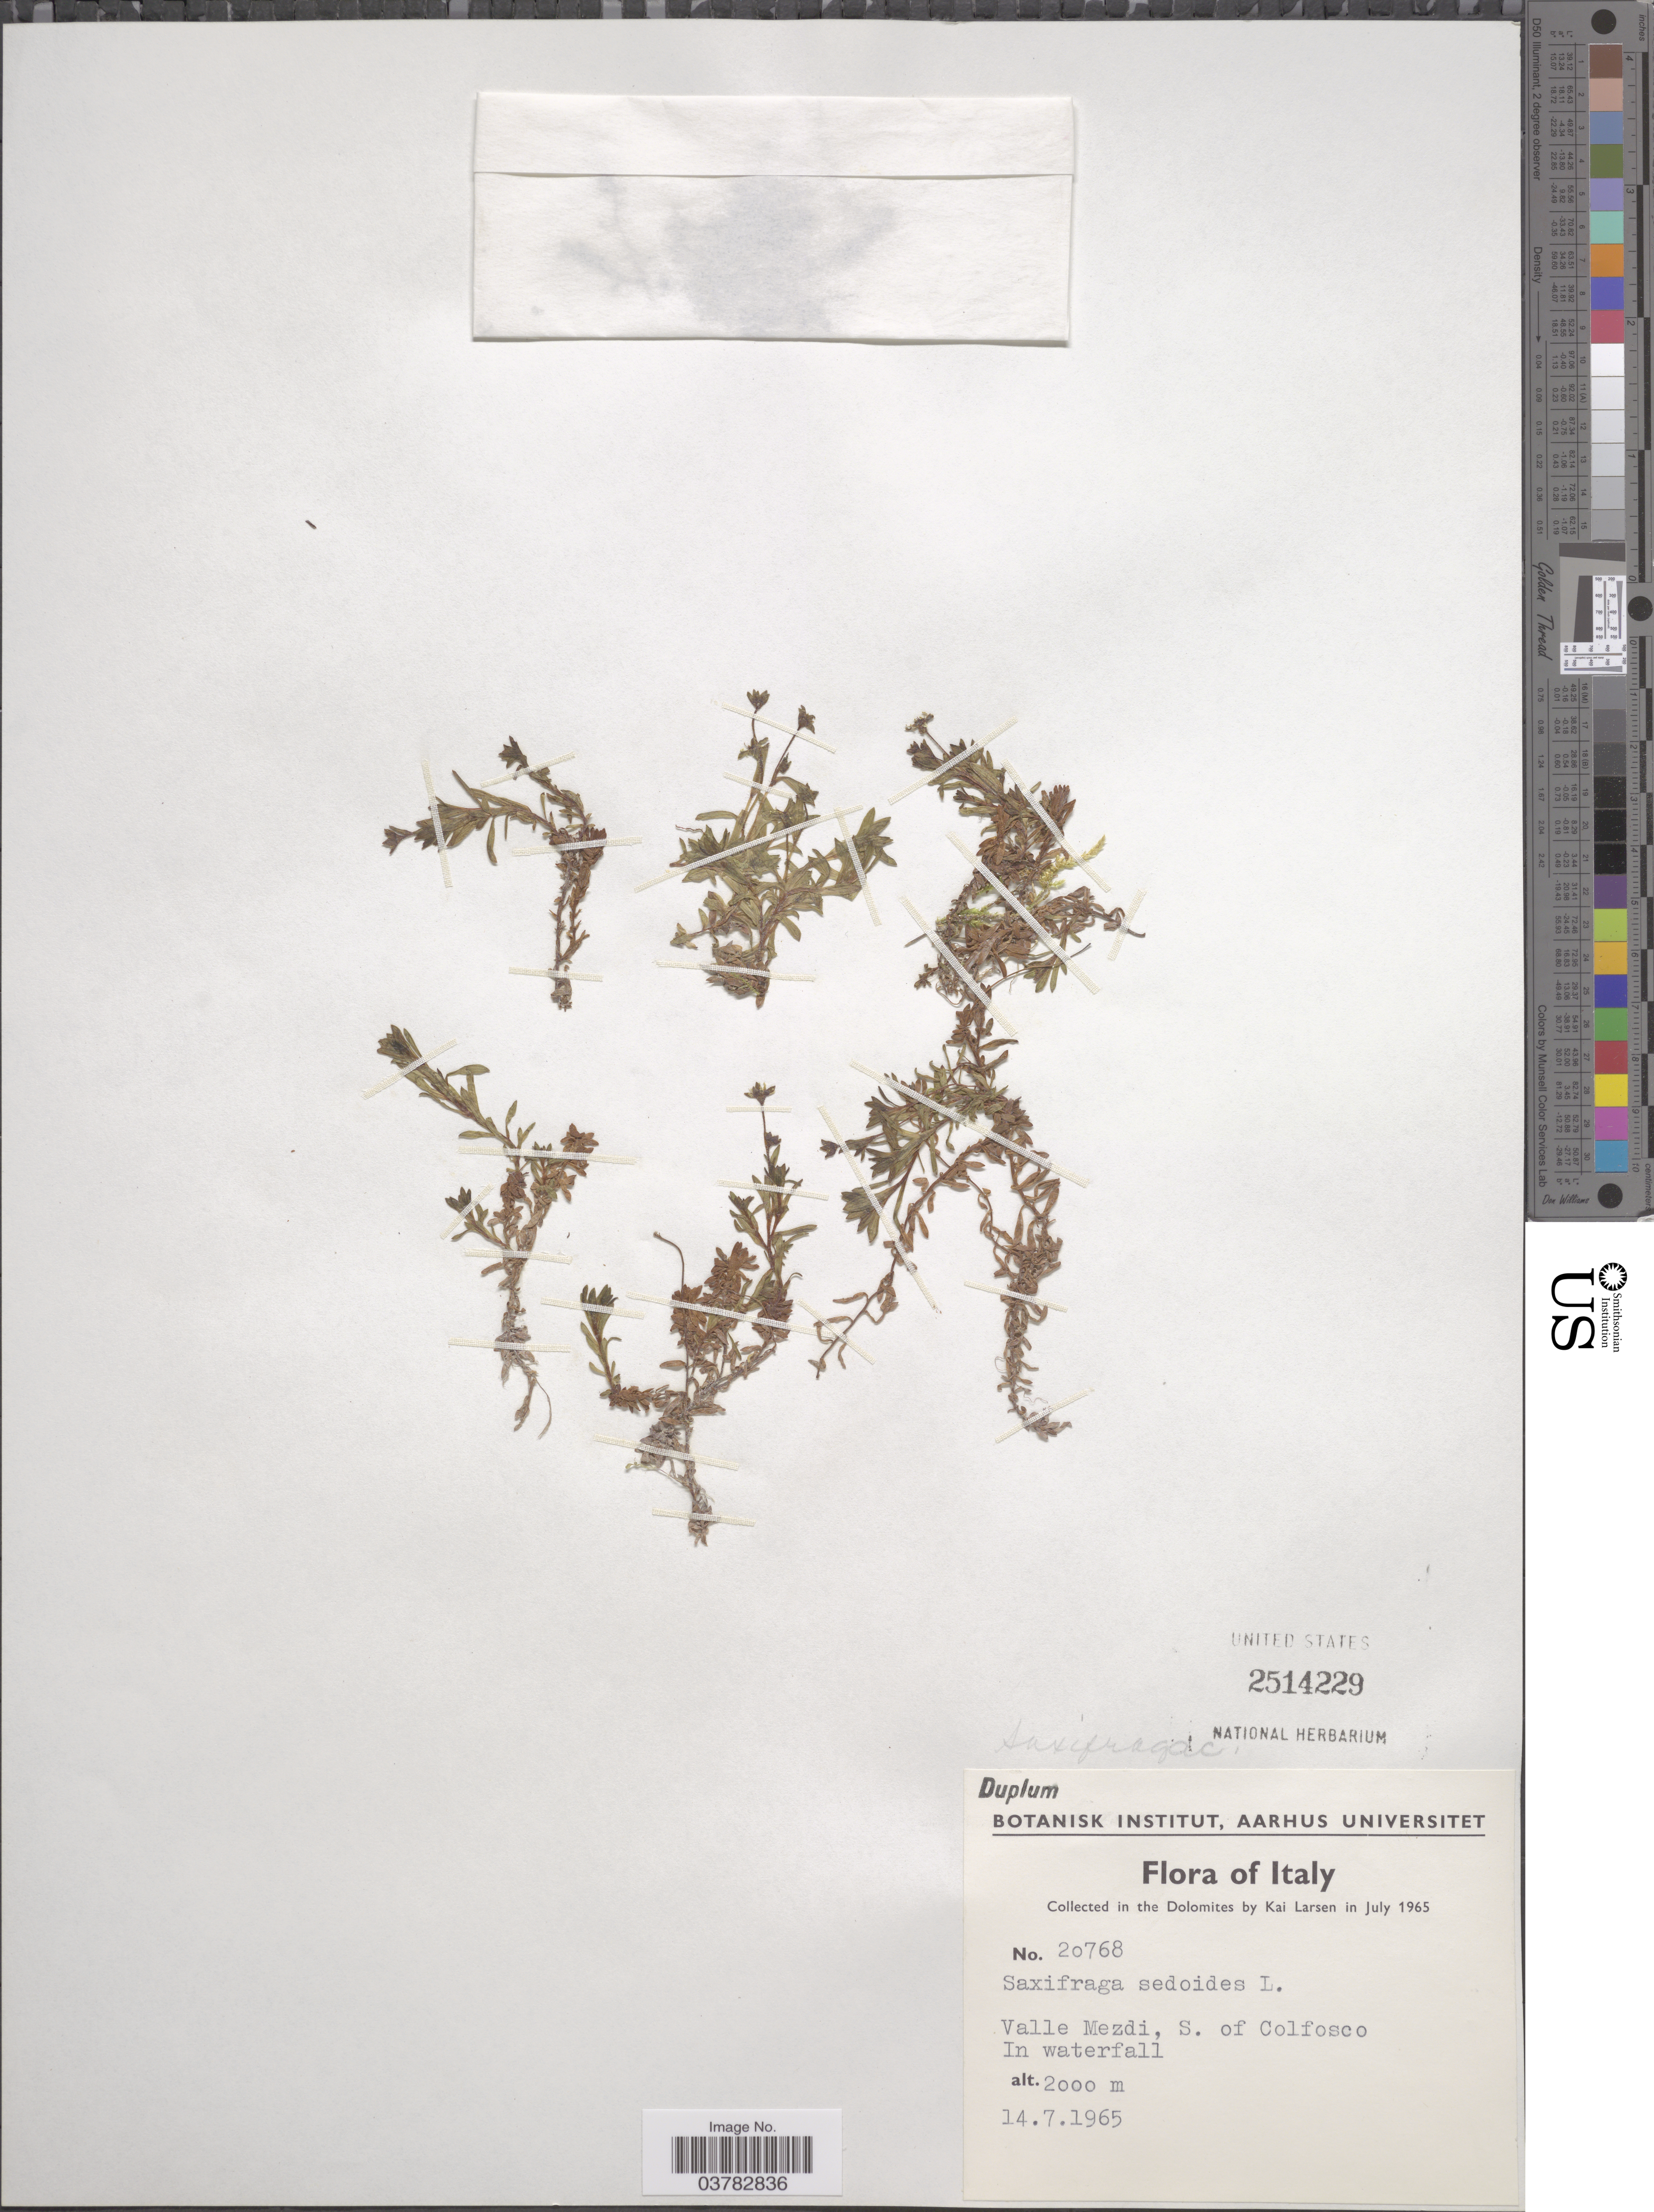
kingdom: Plantae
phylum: Tracheophyta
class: Magnoliopsida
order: Saxifragales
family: Saxifragaceae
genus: Saxifraga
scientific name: Saxifraga sedoides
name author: L.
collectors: K. Larsen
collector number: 20768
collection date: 1965-07-14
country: Italy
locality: In the Dolomites. Valle Mezdi, S. of Colfosco.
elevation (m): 2000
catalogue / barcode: US 2514229